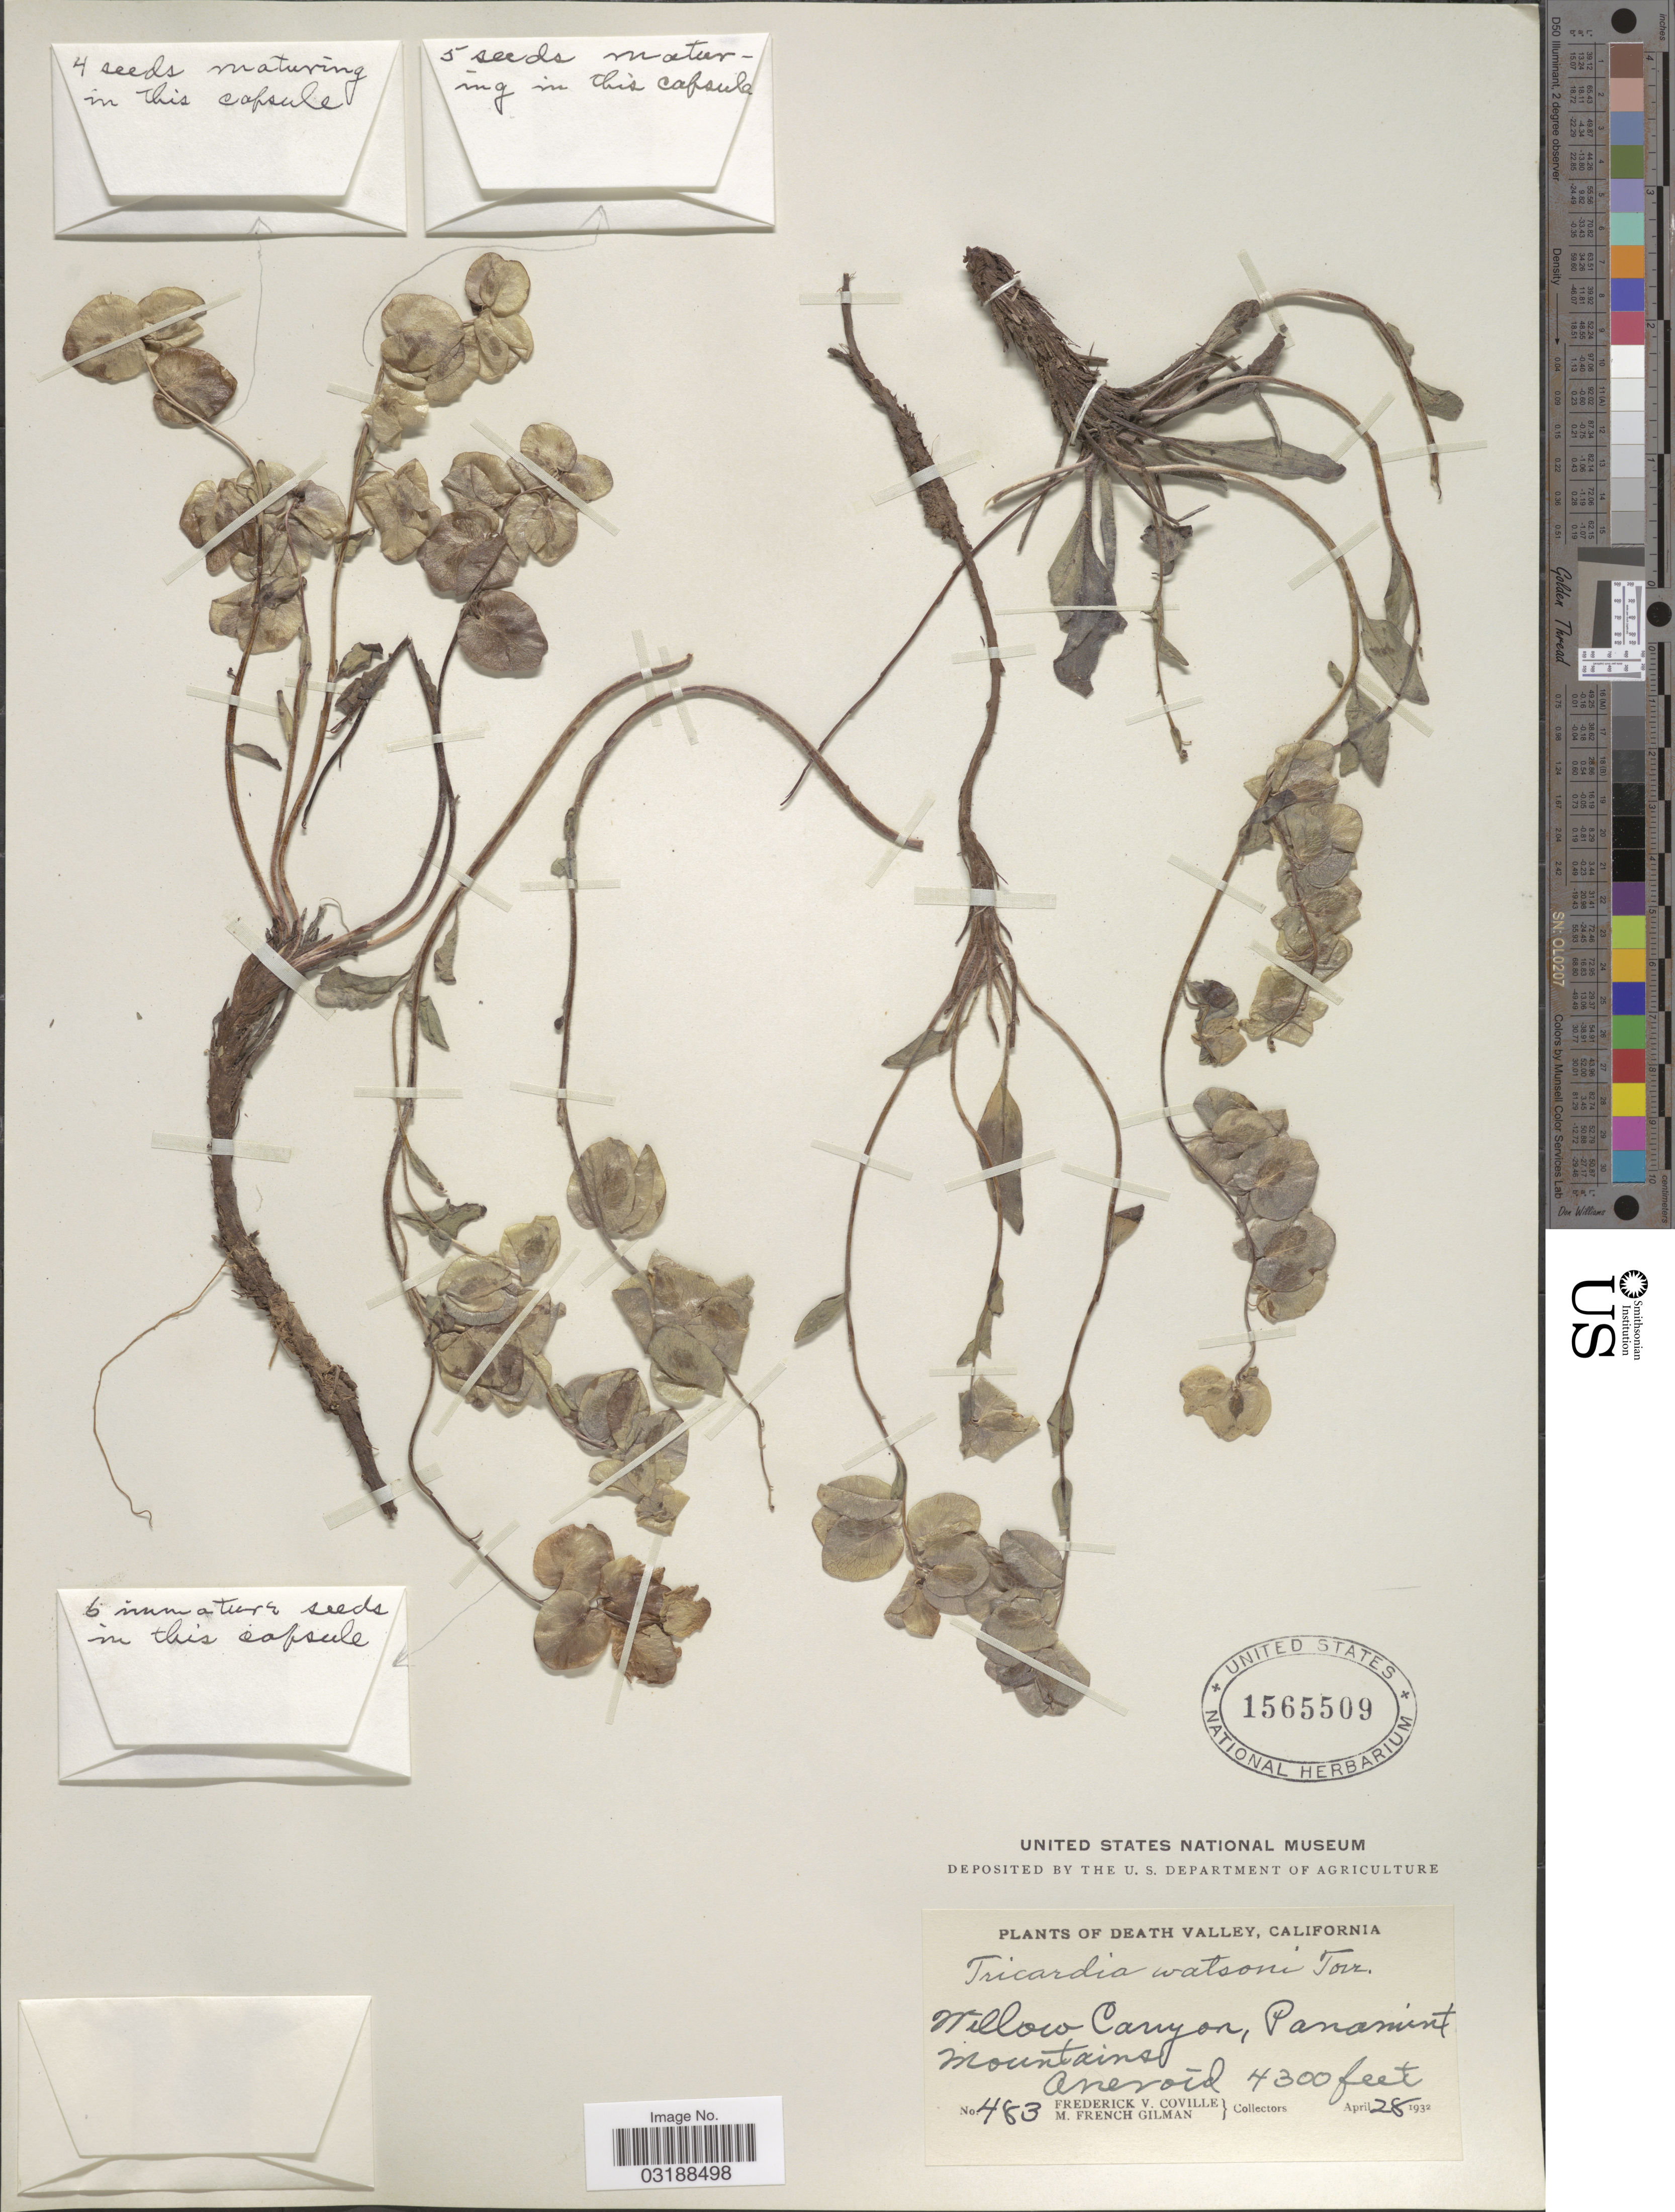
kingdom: Plantae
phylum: Tracheophyta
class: Magnoliopsida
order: Boraginales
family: Hydrophyllaceae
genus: Tricardia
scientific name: Tricardia watsonii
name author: Torr. ex S. Watson in C. King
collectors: F. V. Coville & M. F. Gilman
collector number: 483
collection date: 1932-04-28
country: United States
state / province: California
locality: Death Valley, Willow Canyon, Panamint Mountains, Aneroid.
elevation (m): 1311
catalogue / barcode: US 1565509